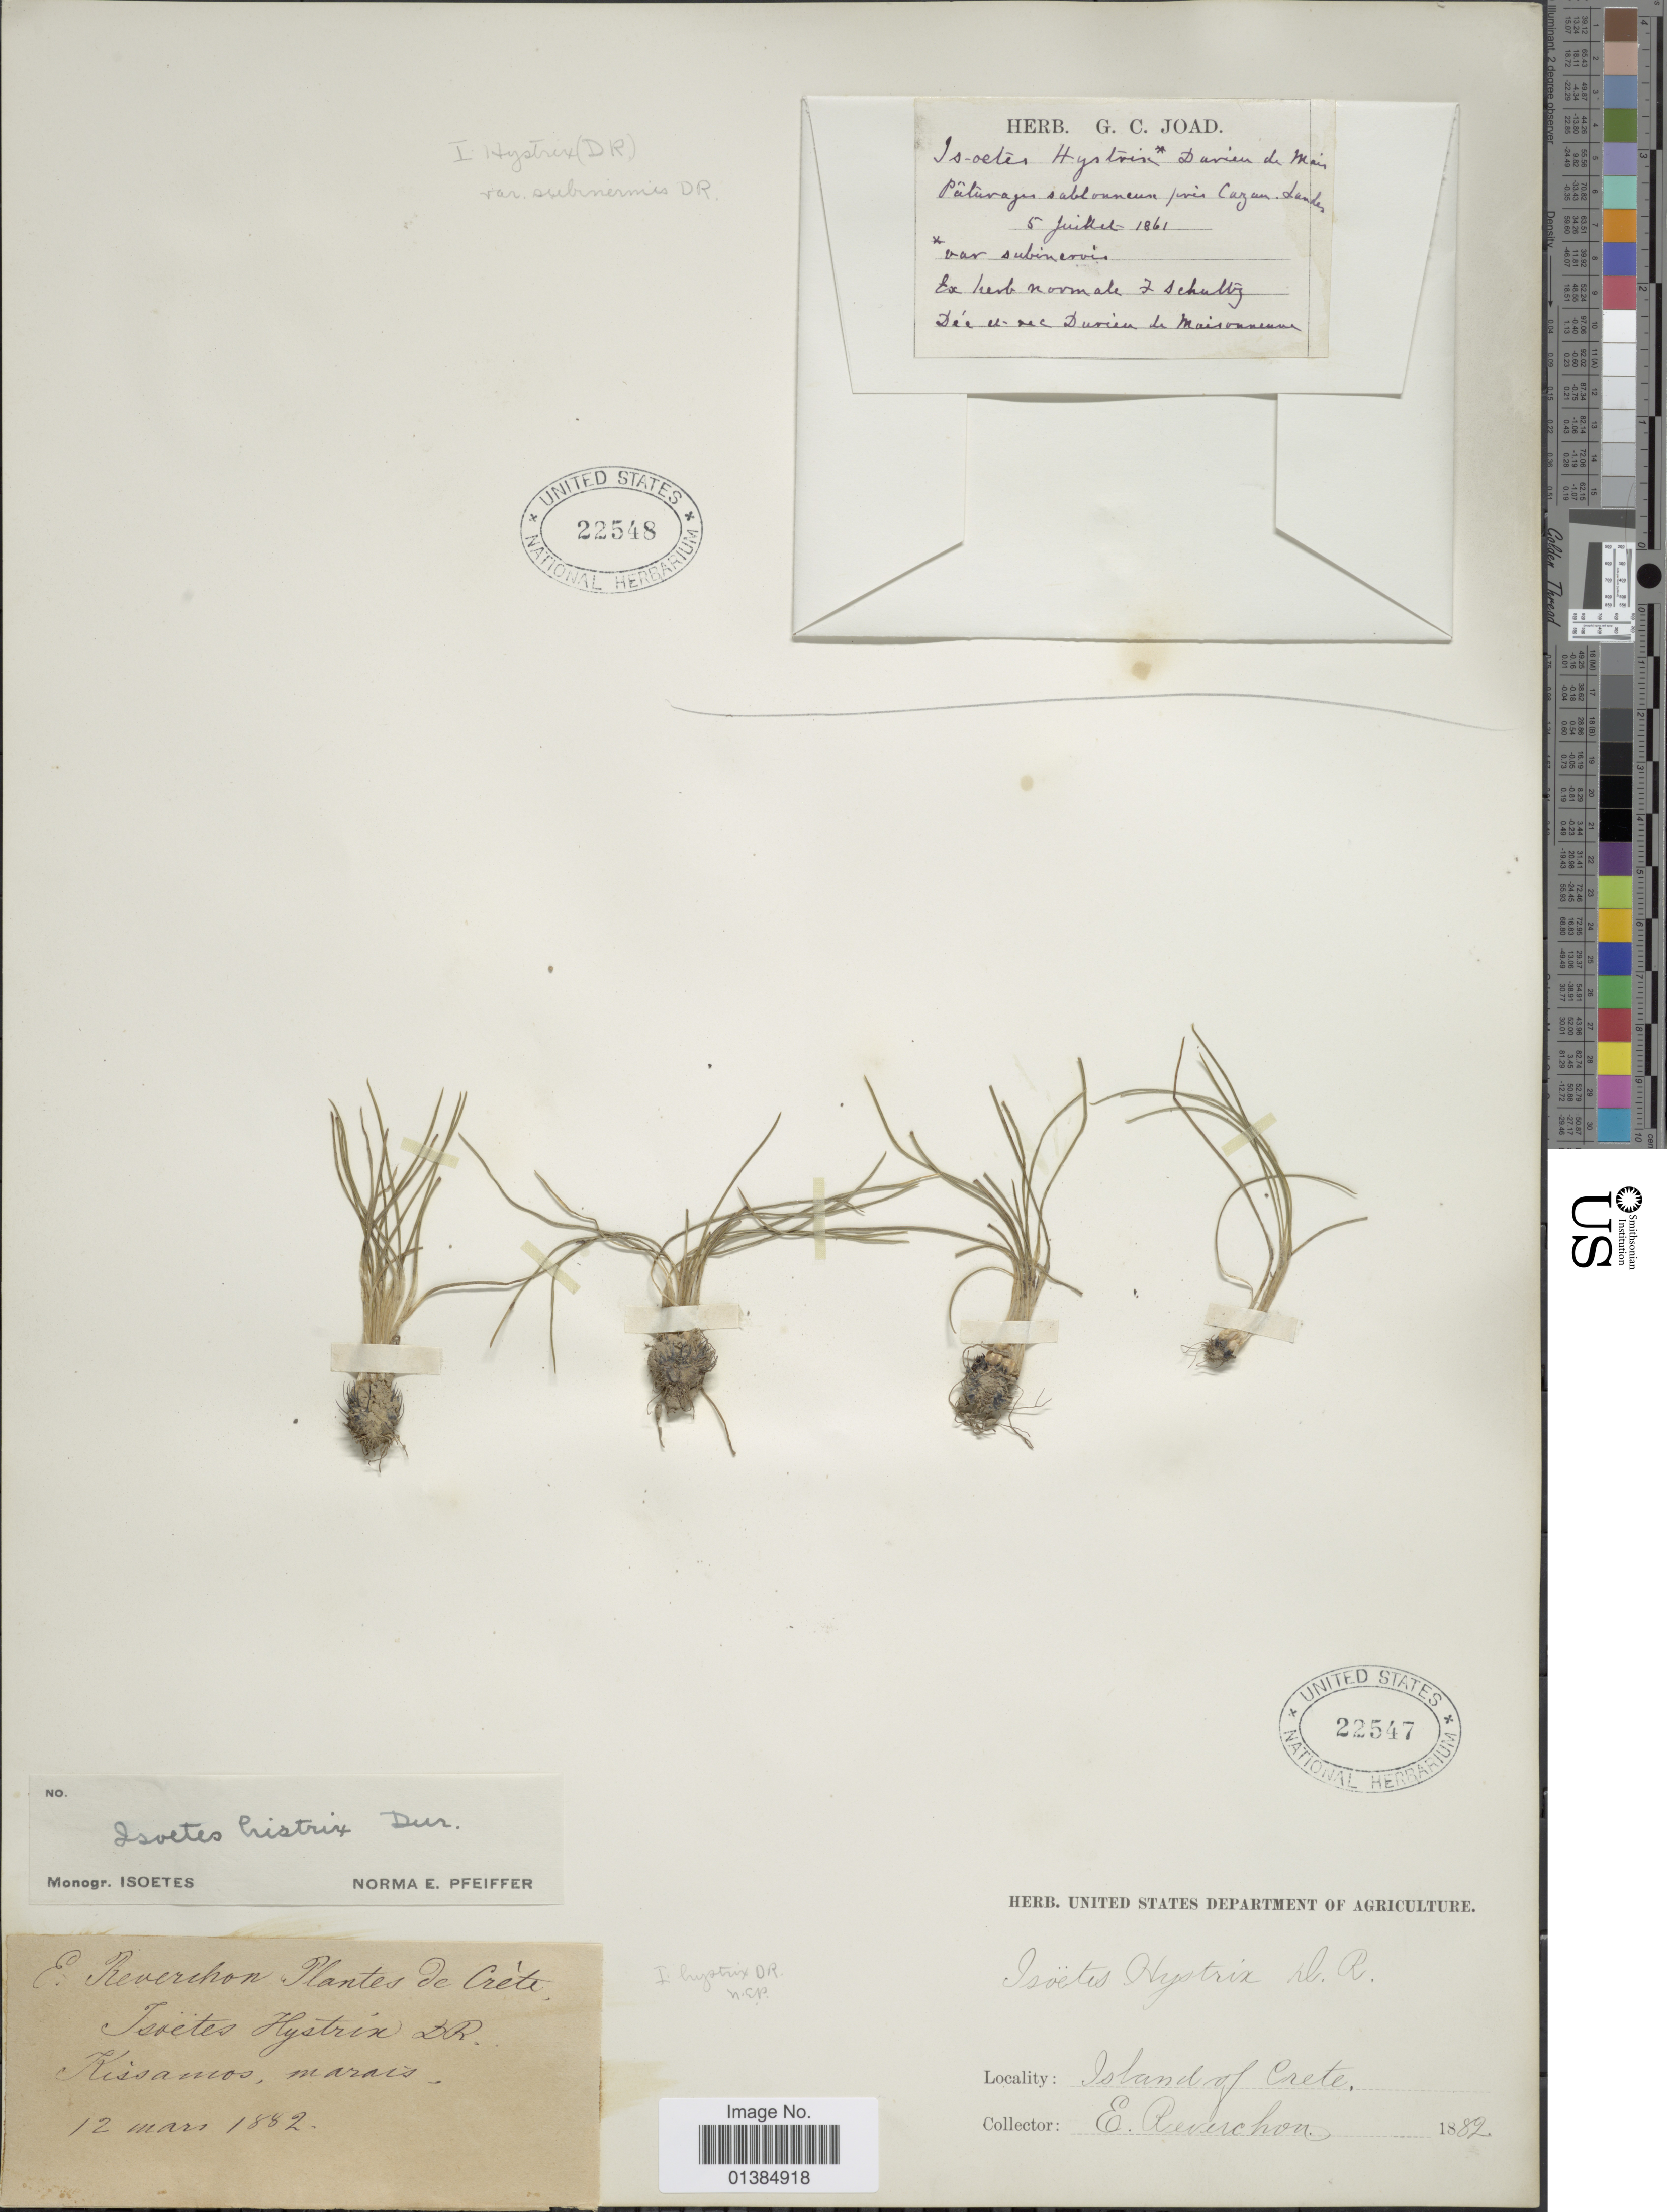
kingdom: Plantae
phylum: Tracheophyta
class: Lycopodiopsida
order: Isoetales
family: Isoetaceae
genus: Isoetes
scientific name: Isoetes histrix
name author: Bory & Durieu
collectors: E. Reverchon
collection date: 1882-03-12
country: Greece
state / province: Crete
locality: Kissamos, marais.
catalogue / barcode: US 22547